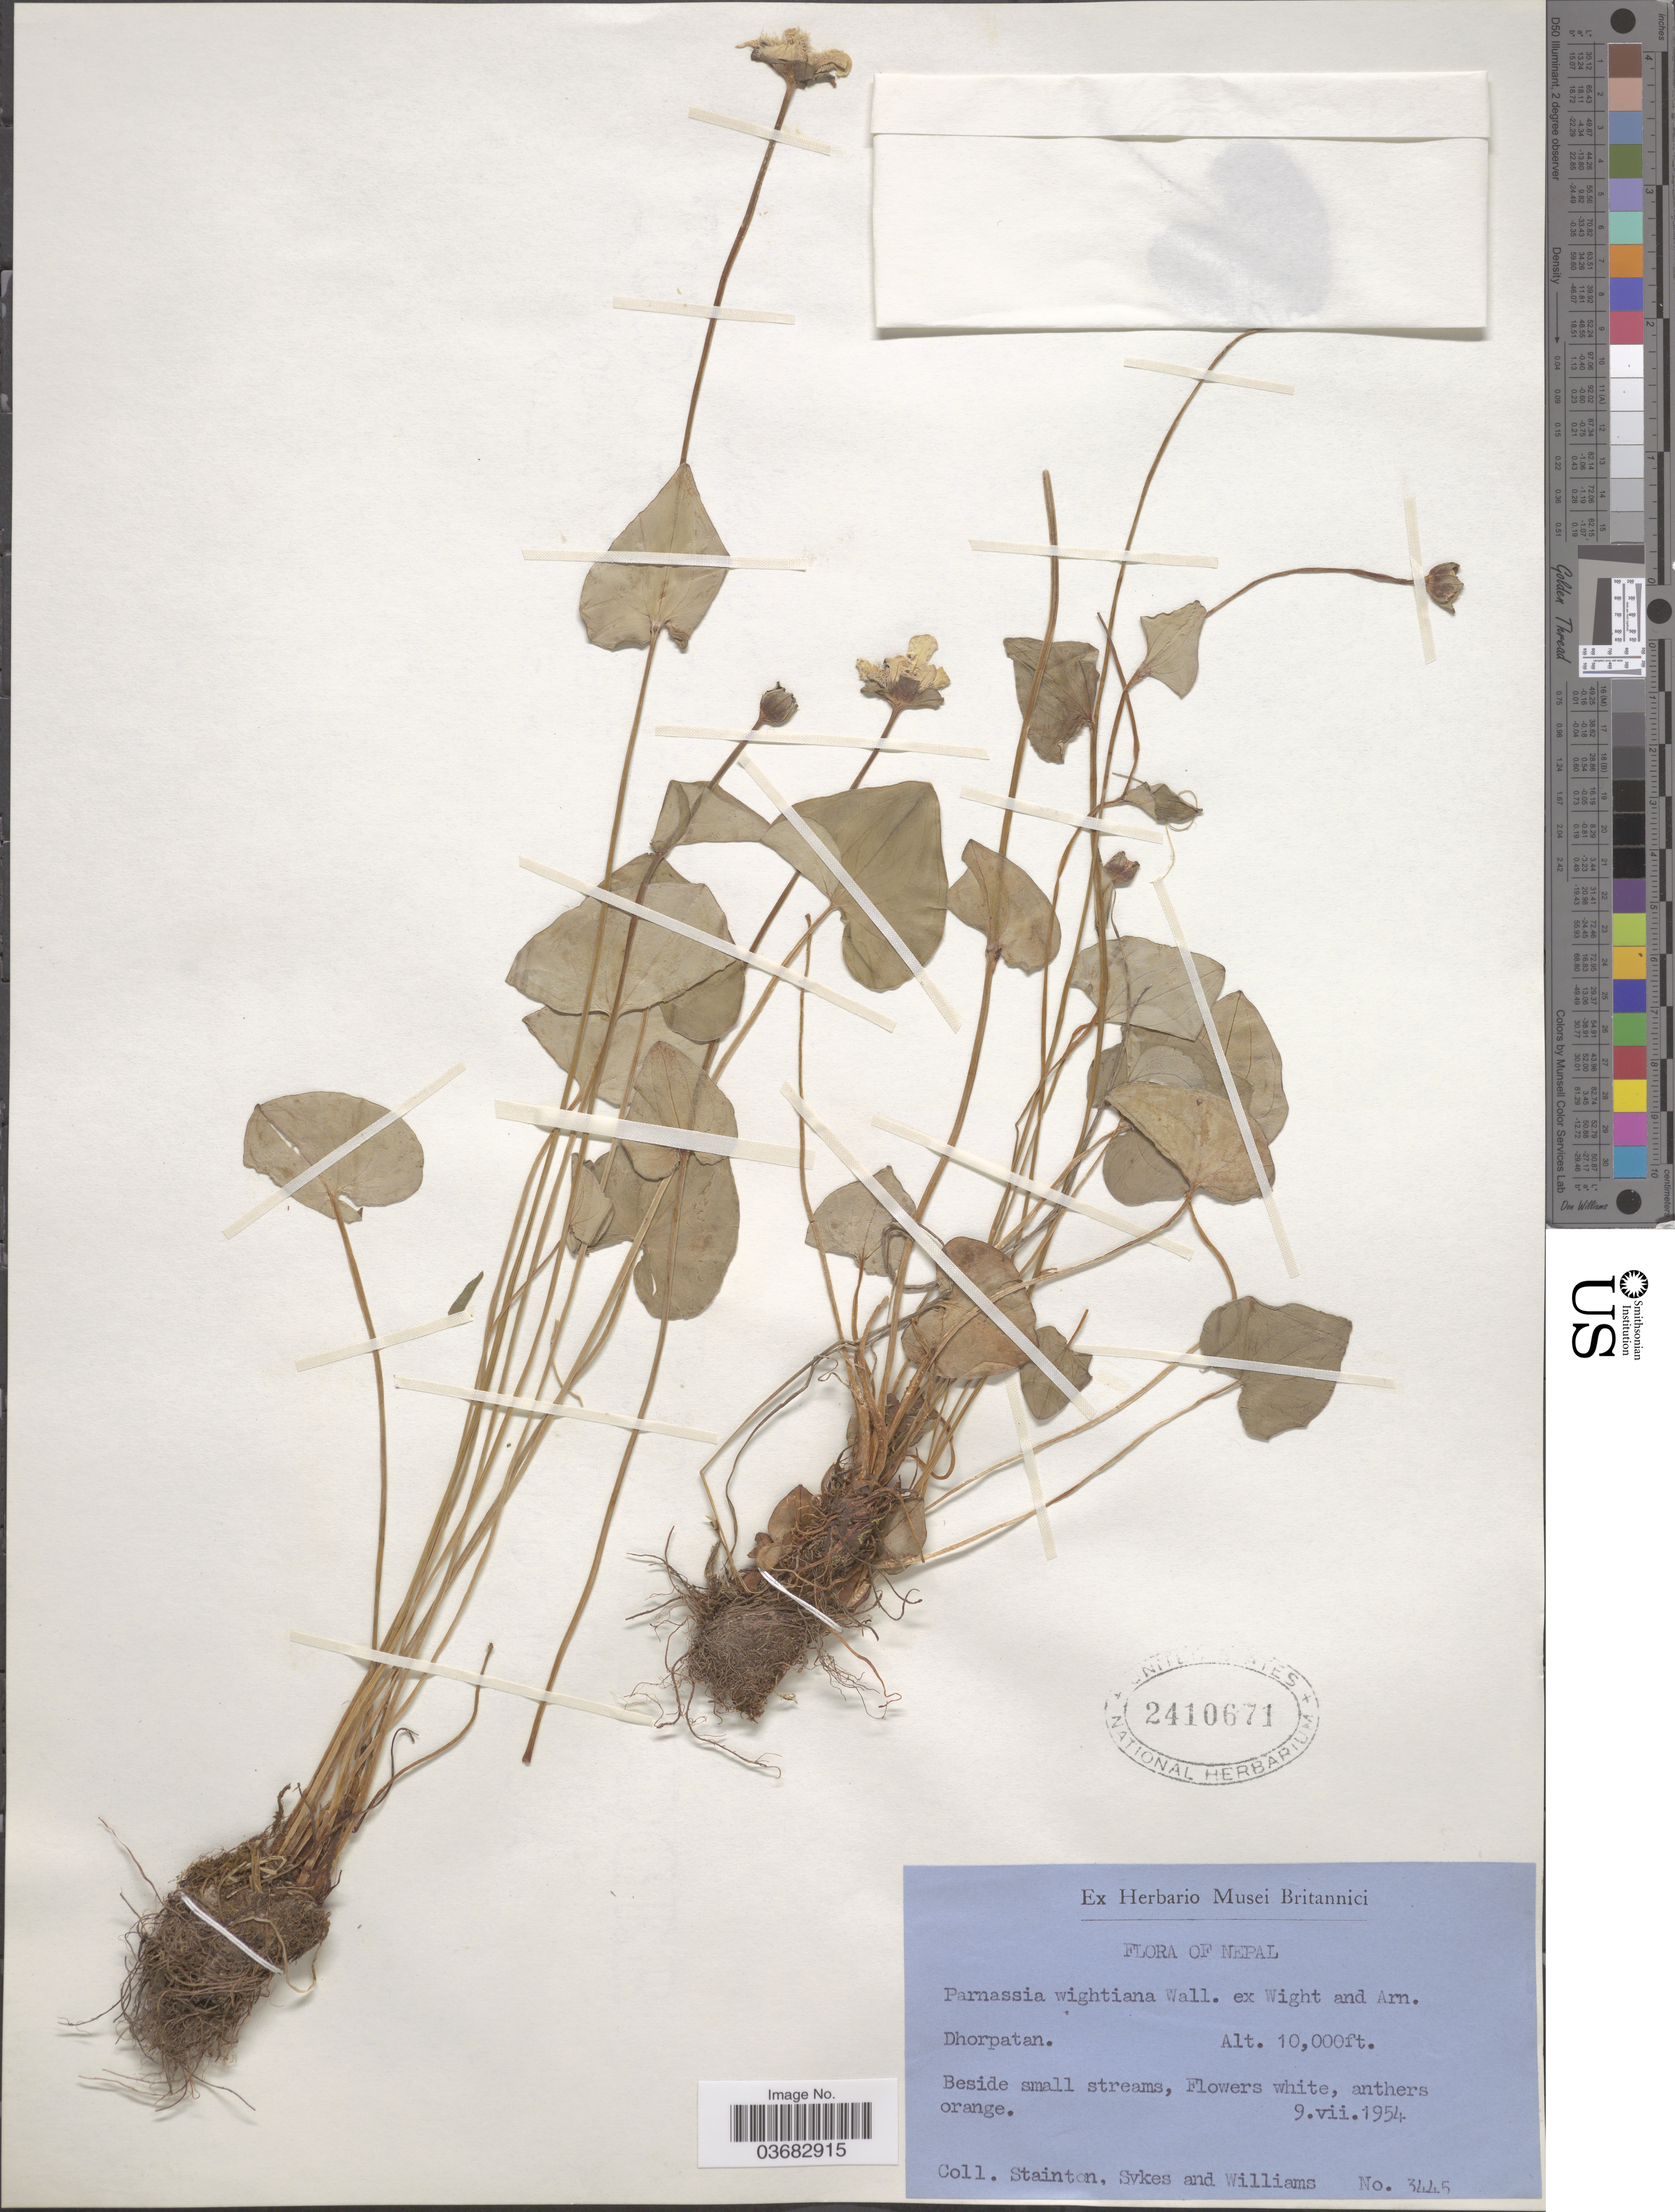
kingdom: Plantae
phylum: Tracheophyta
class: Magnoliopsida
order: Celastrales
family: Parnassiaceae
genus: Parnassia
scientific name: Parnassia wightiana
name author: Wall. ex Wight & Arn.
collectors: -. Stainton, Sykes, -- & -- Williams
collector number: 3445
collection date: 1954-07-09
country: Nepal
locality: Dhorpatan.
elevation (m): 3048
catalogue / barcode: US 2410671